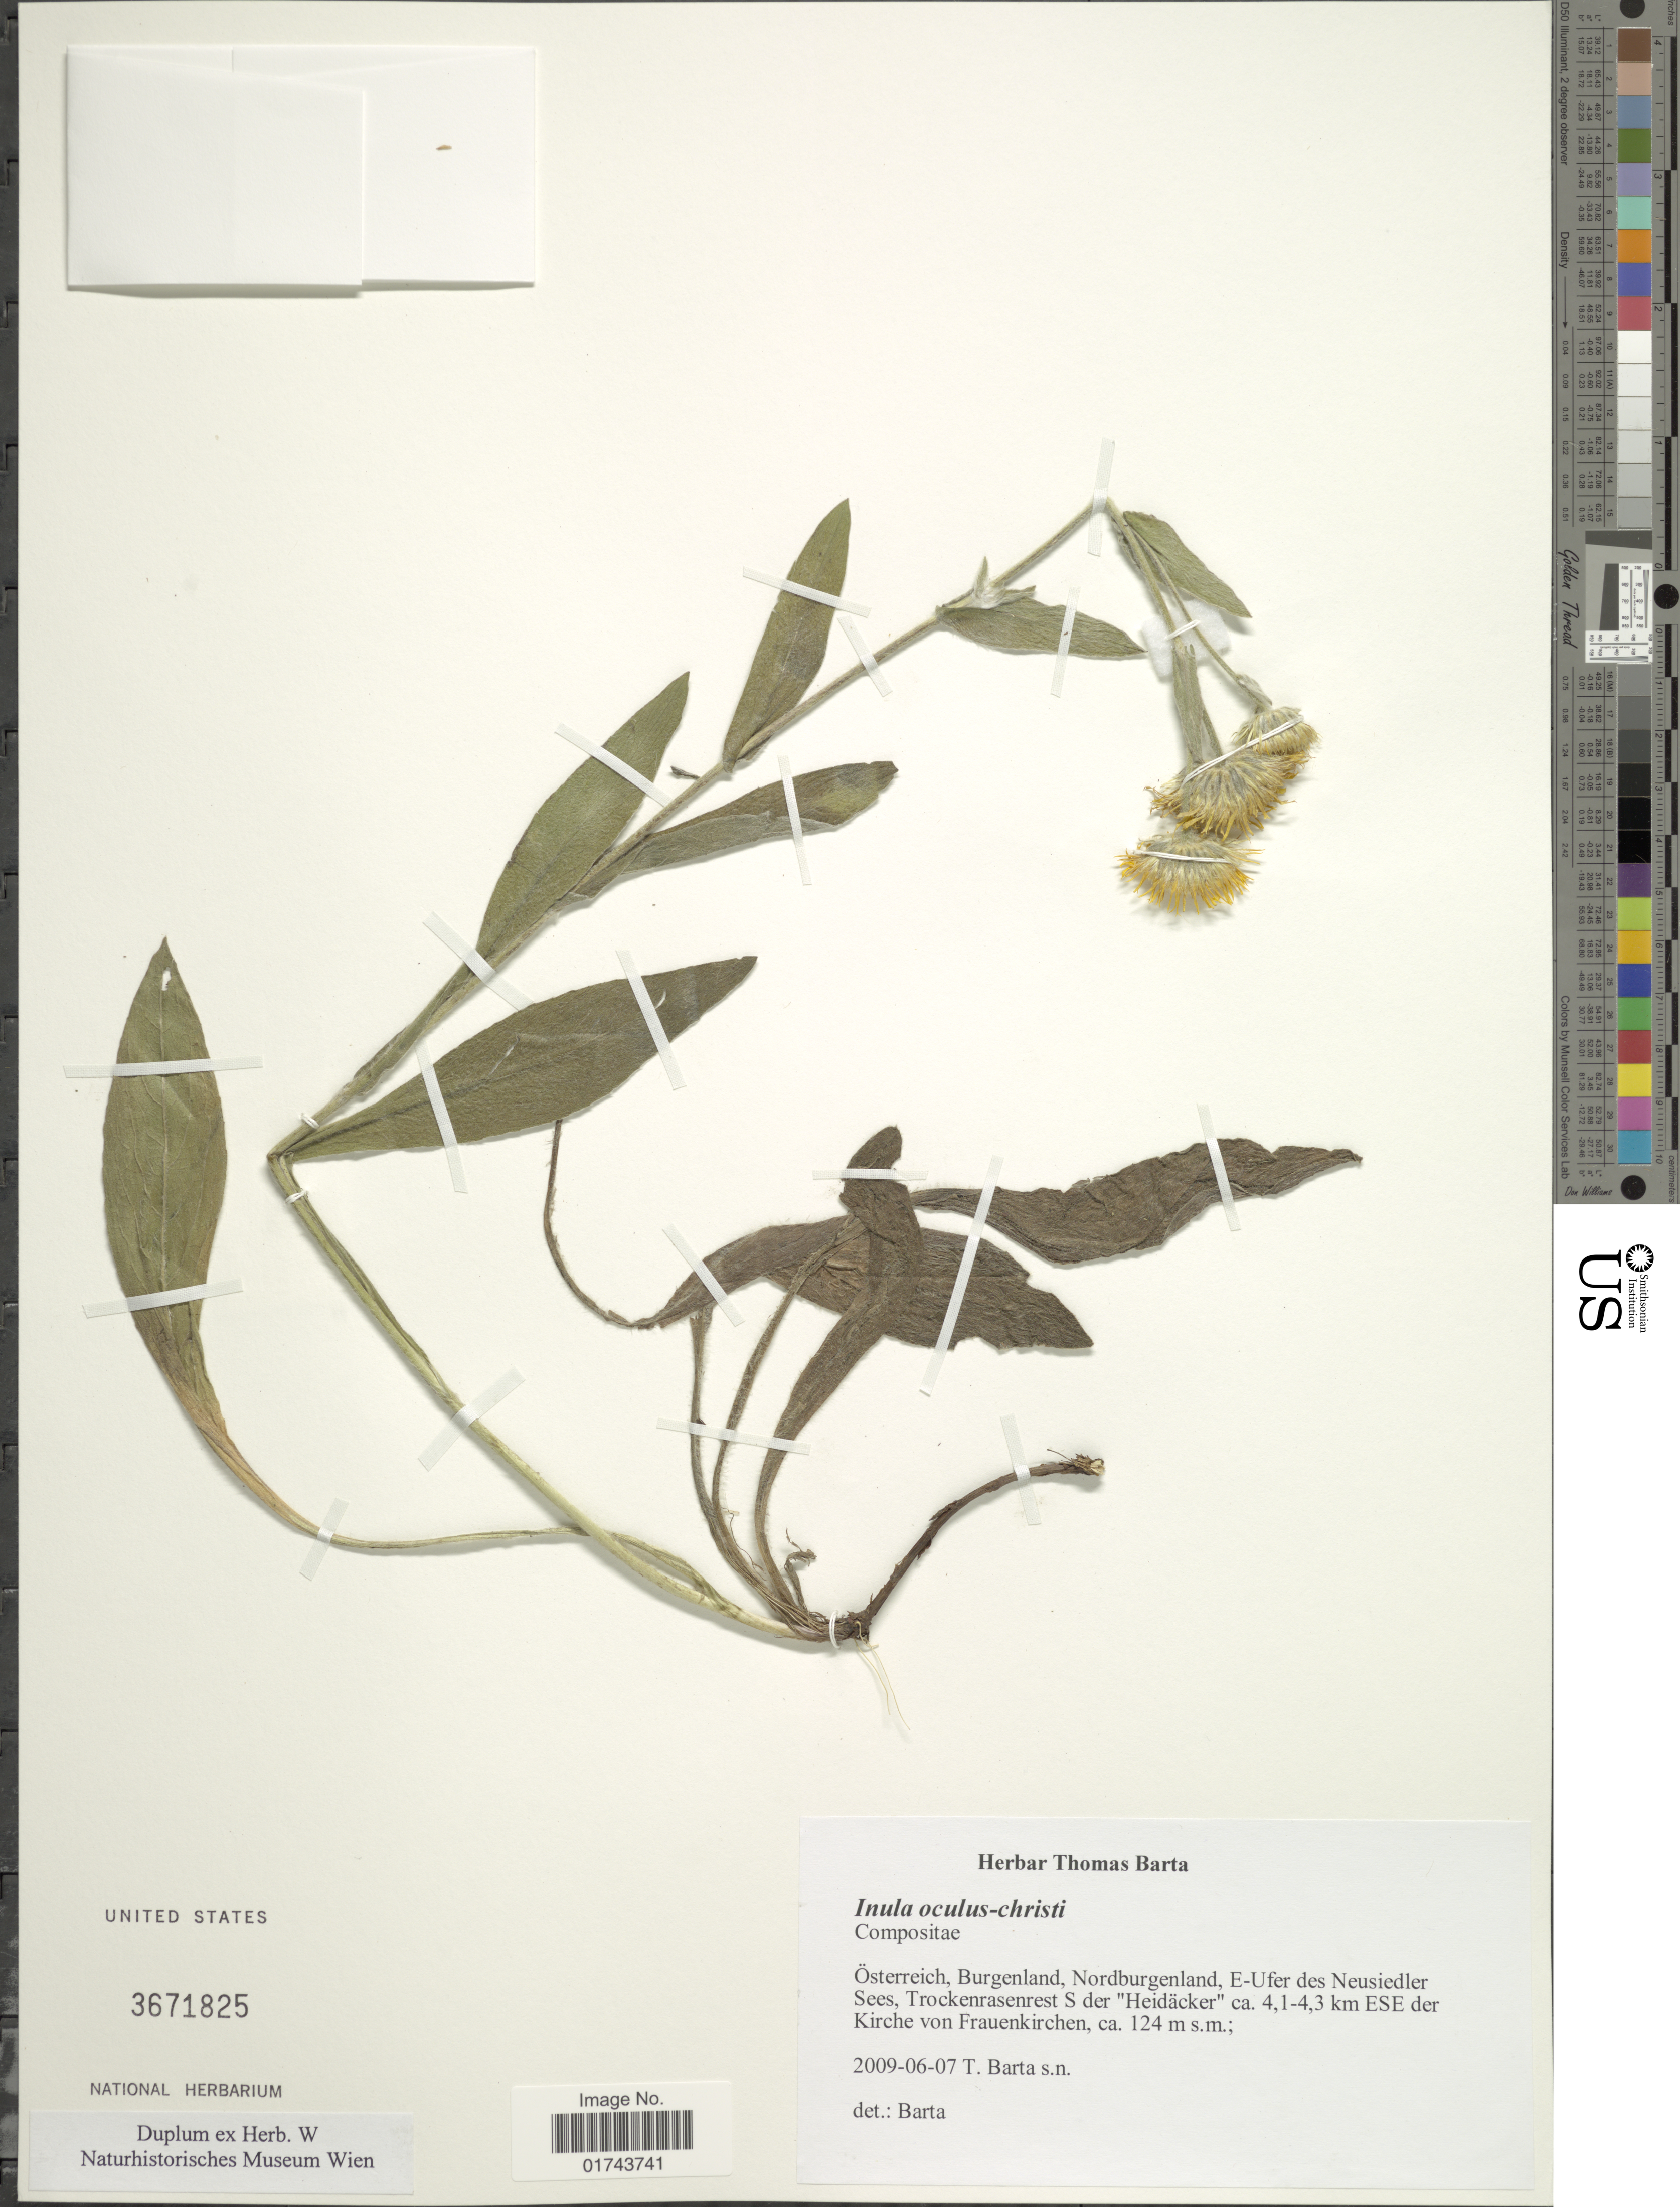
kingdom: Plantae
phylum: Tracheophyta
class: Magnoliopsida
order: Asterales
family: Asteraceae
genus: Inula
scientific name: Inula oculus-christi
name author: L.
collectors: T. Barta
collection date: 2009-06-07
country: Austria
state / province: Burgenland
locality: Osterreich, Burgenland, Nordburgenland, E-Ufer des Neusiedler Sees, Trockenrasenrest S der "Heidacker" ca. 4, 1-4, 3 km ESE der Kirche von Frauenkirchen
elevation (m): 124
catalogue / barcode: US 3671825